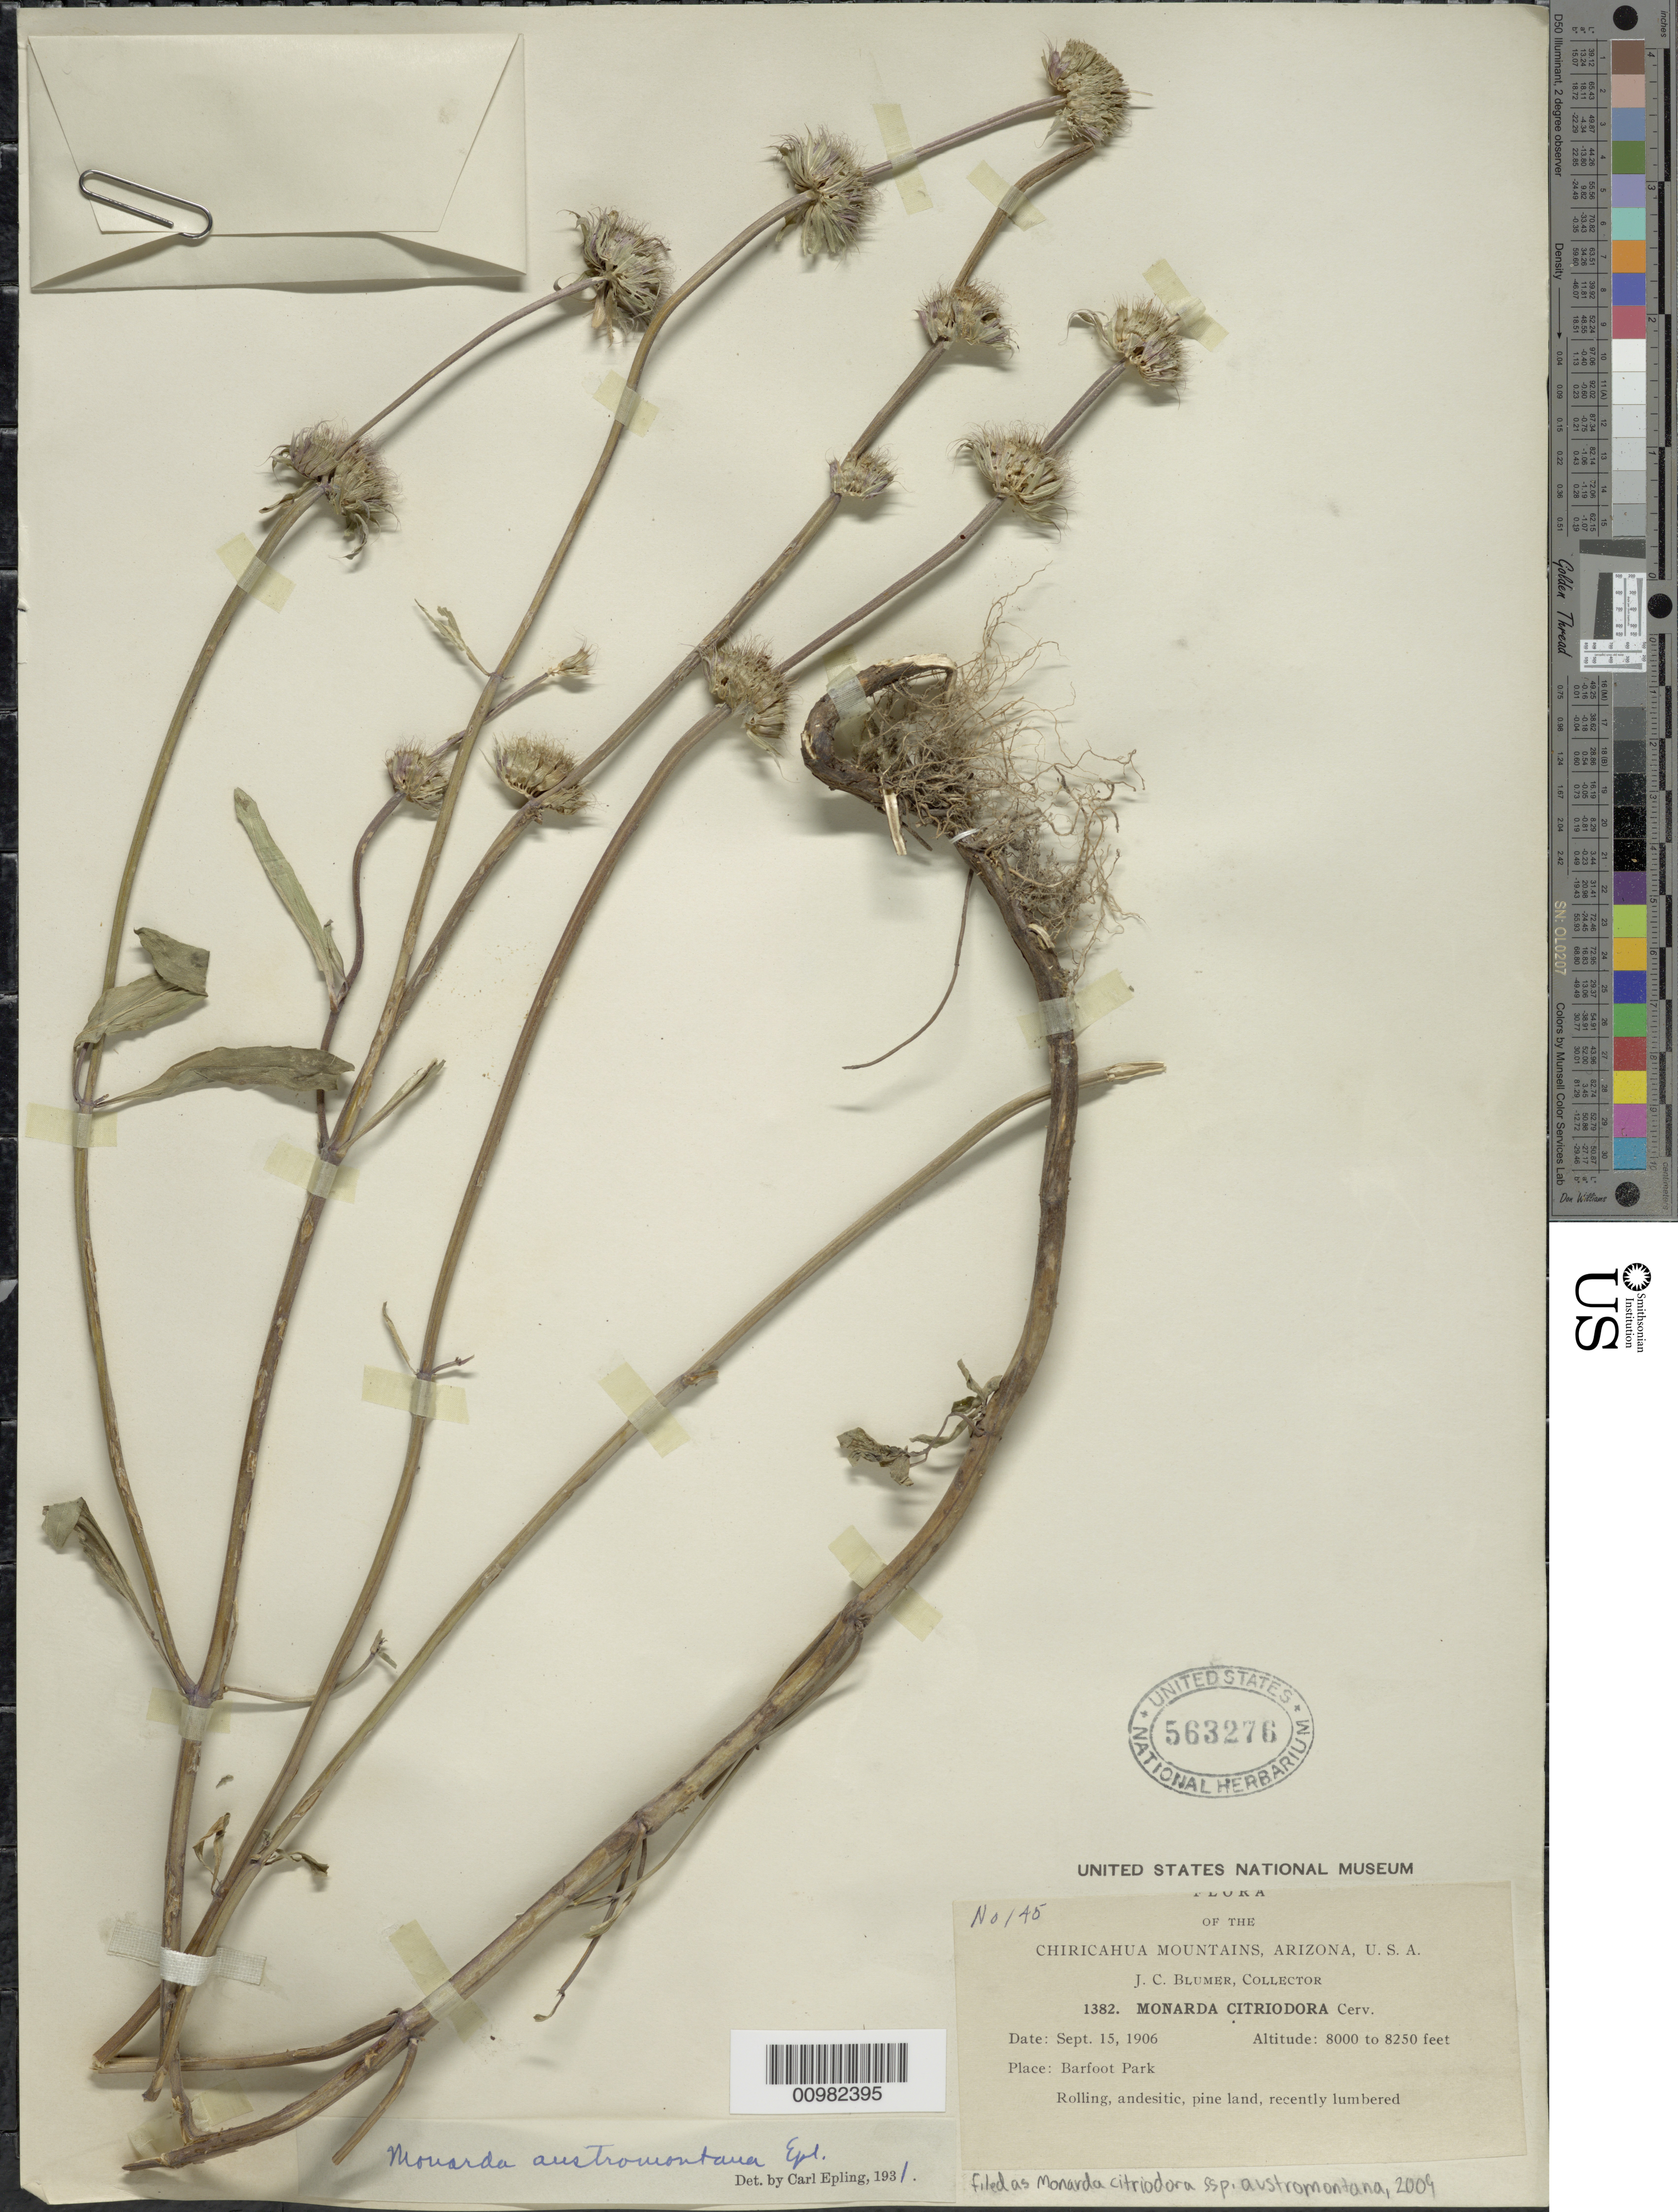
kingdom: Plantae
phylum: Tracheophyta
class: Magnoliopsida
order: Lamiales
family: Lamiaceae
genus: Monarda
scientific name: Monarda citriodora subsp. austromontana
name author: (Epling) Scora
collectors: J. C. Blumer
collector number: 1382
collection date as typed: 15 Sep 1906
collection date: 1906-09-15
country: United States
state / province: Arizona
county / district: Cochise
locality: Chiricahua Mts.; Barfoot Park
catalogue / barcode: US 563276